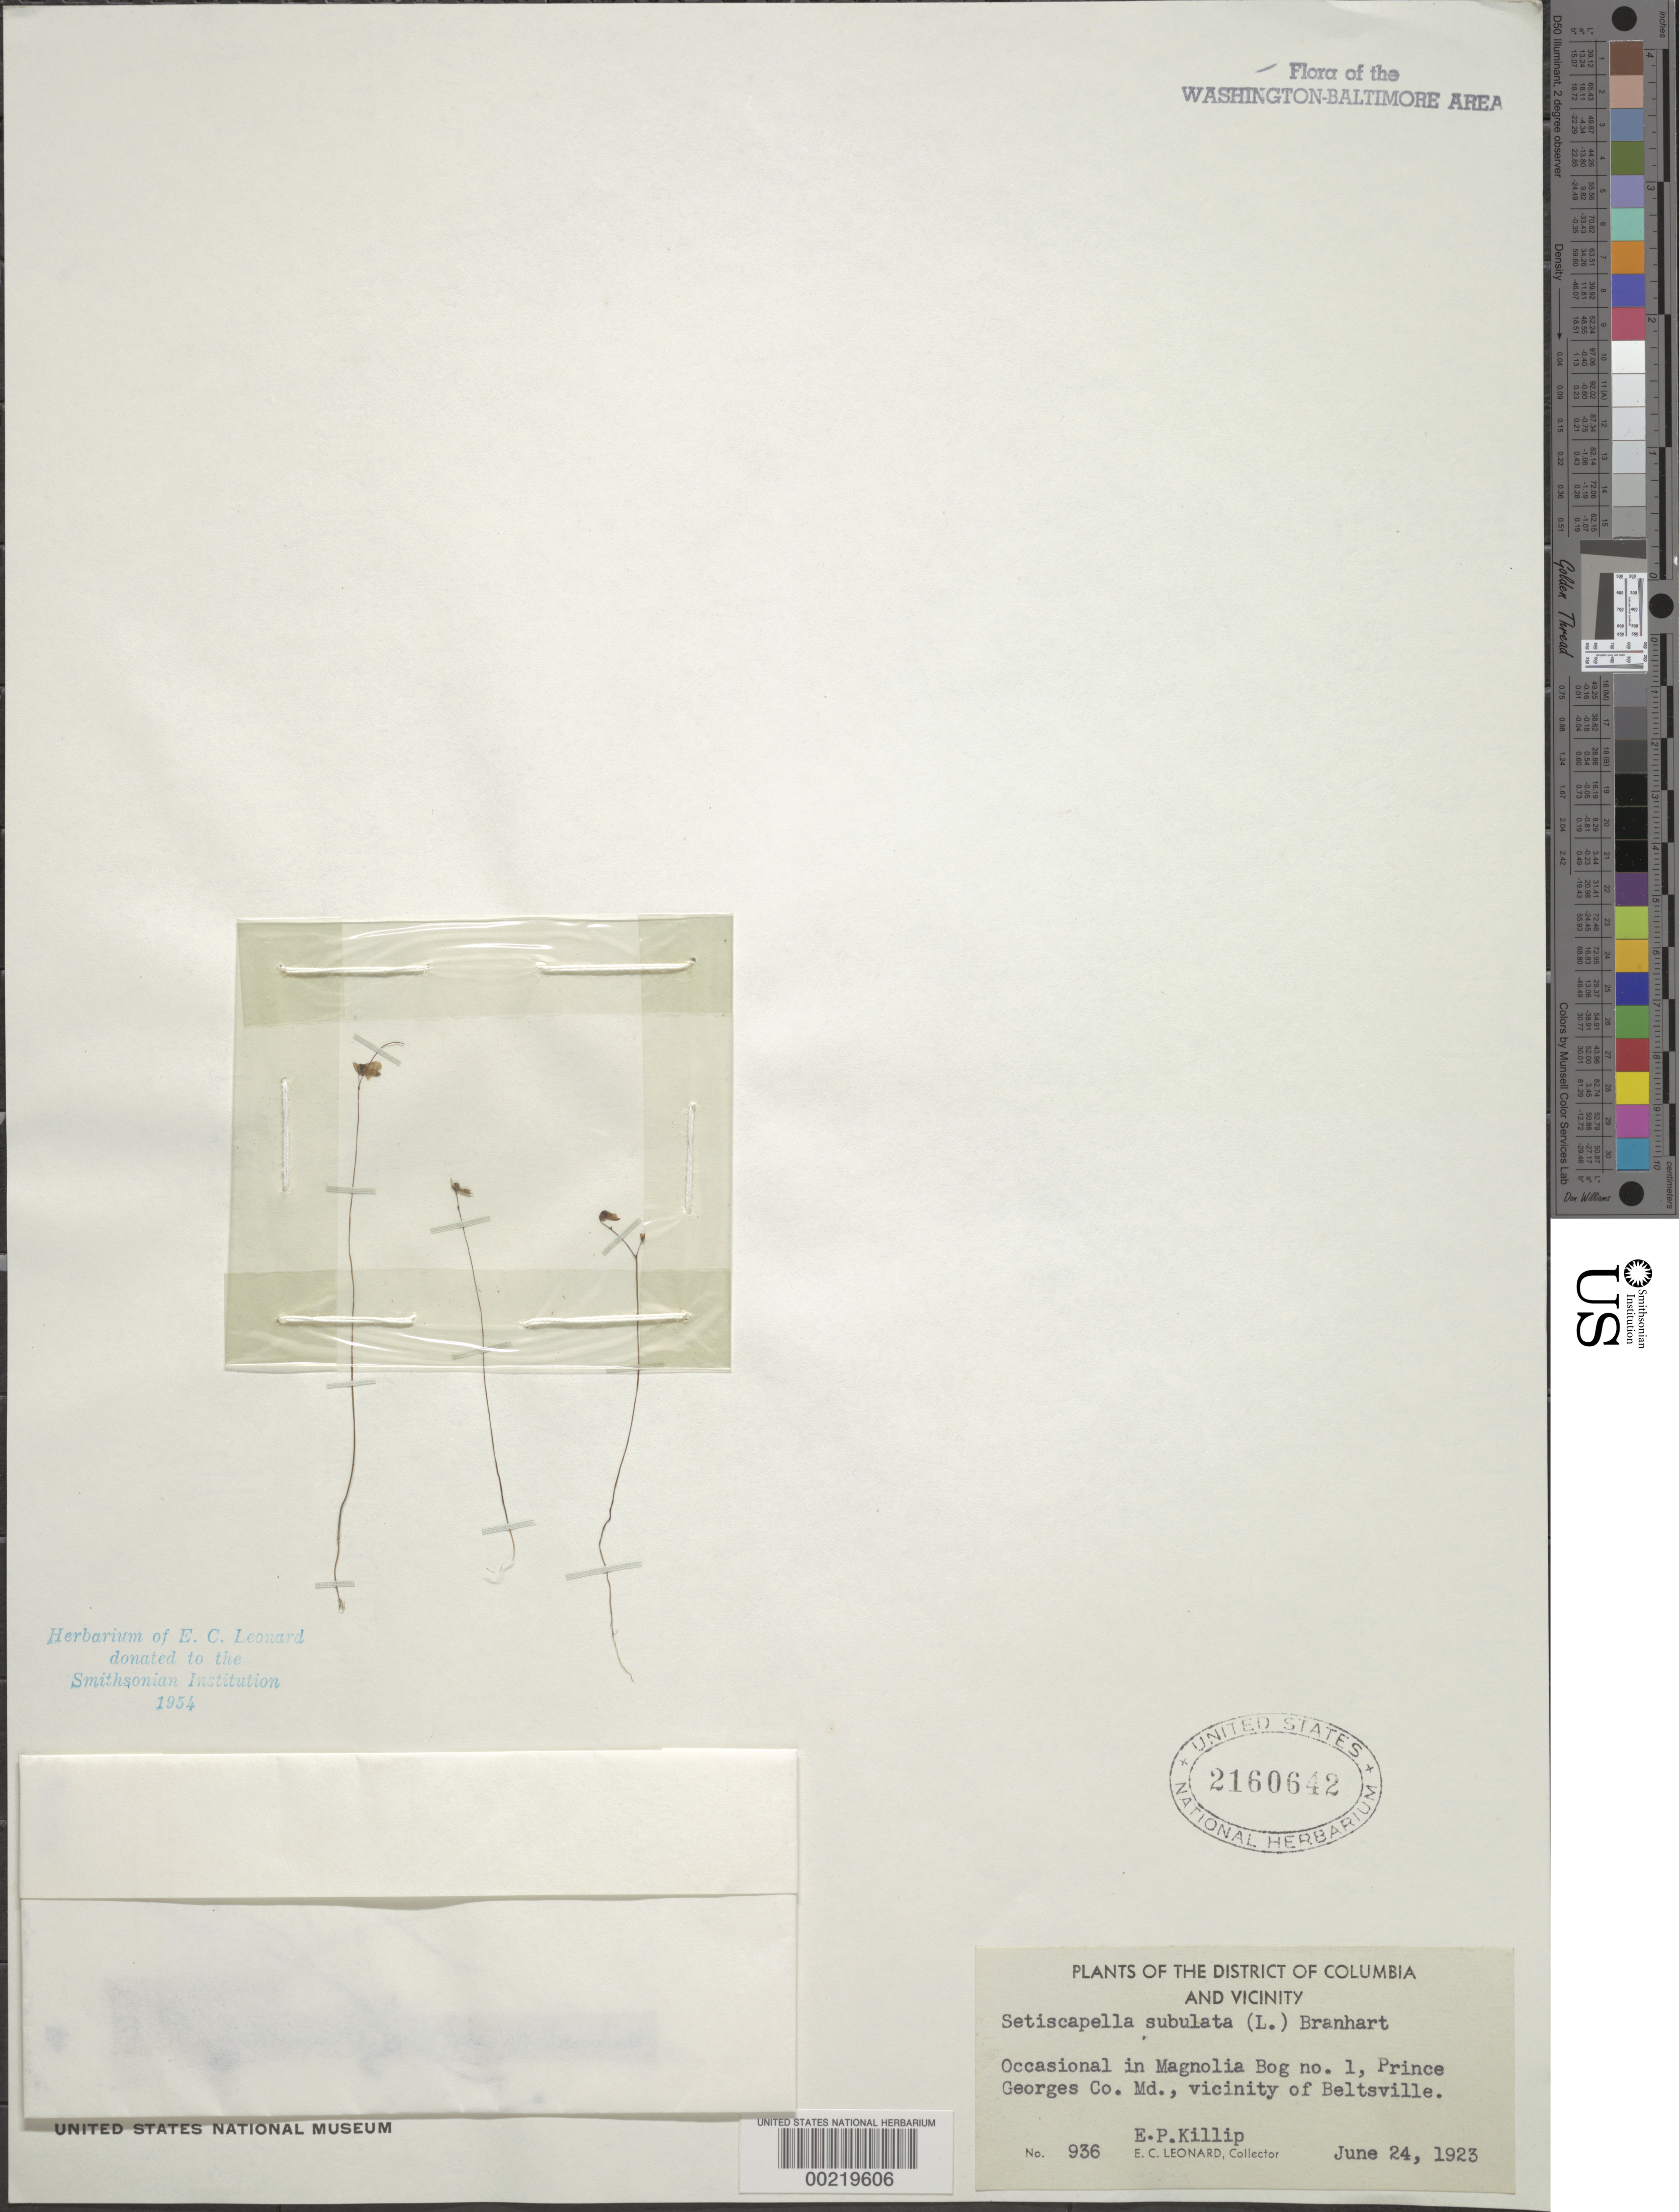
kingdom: Plantae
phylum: Tracheophyta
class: Magnoliopsida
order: Lamiales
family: Lentibulariaceae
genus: Utricularia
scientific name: Utricularia subulata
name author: L.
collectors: E. P. Killip & E. C. Leonard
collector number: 936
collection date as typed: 24 Jun 1923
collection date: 1923-06-24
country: United States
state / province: Maryland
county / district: Prince George's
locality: Magnolia Bog #1, vicinity of Beltsville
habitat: Bog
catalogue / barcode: US 2160642